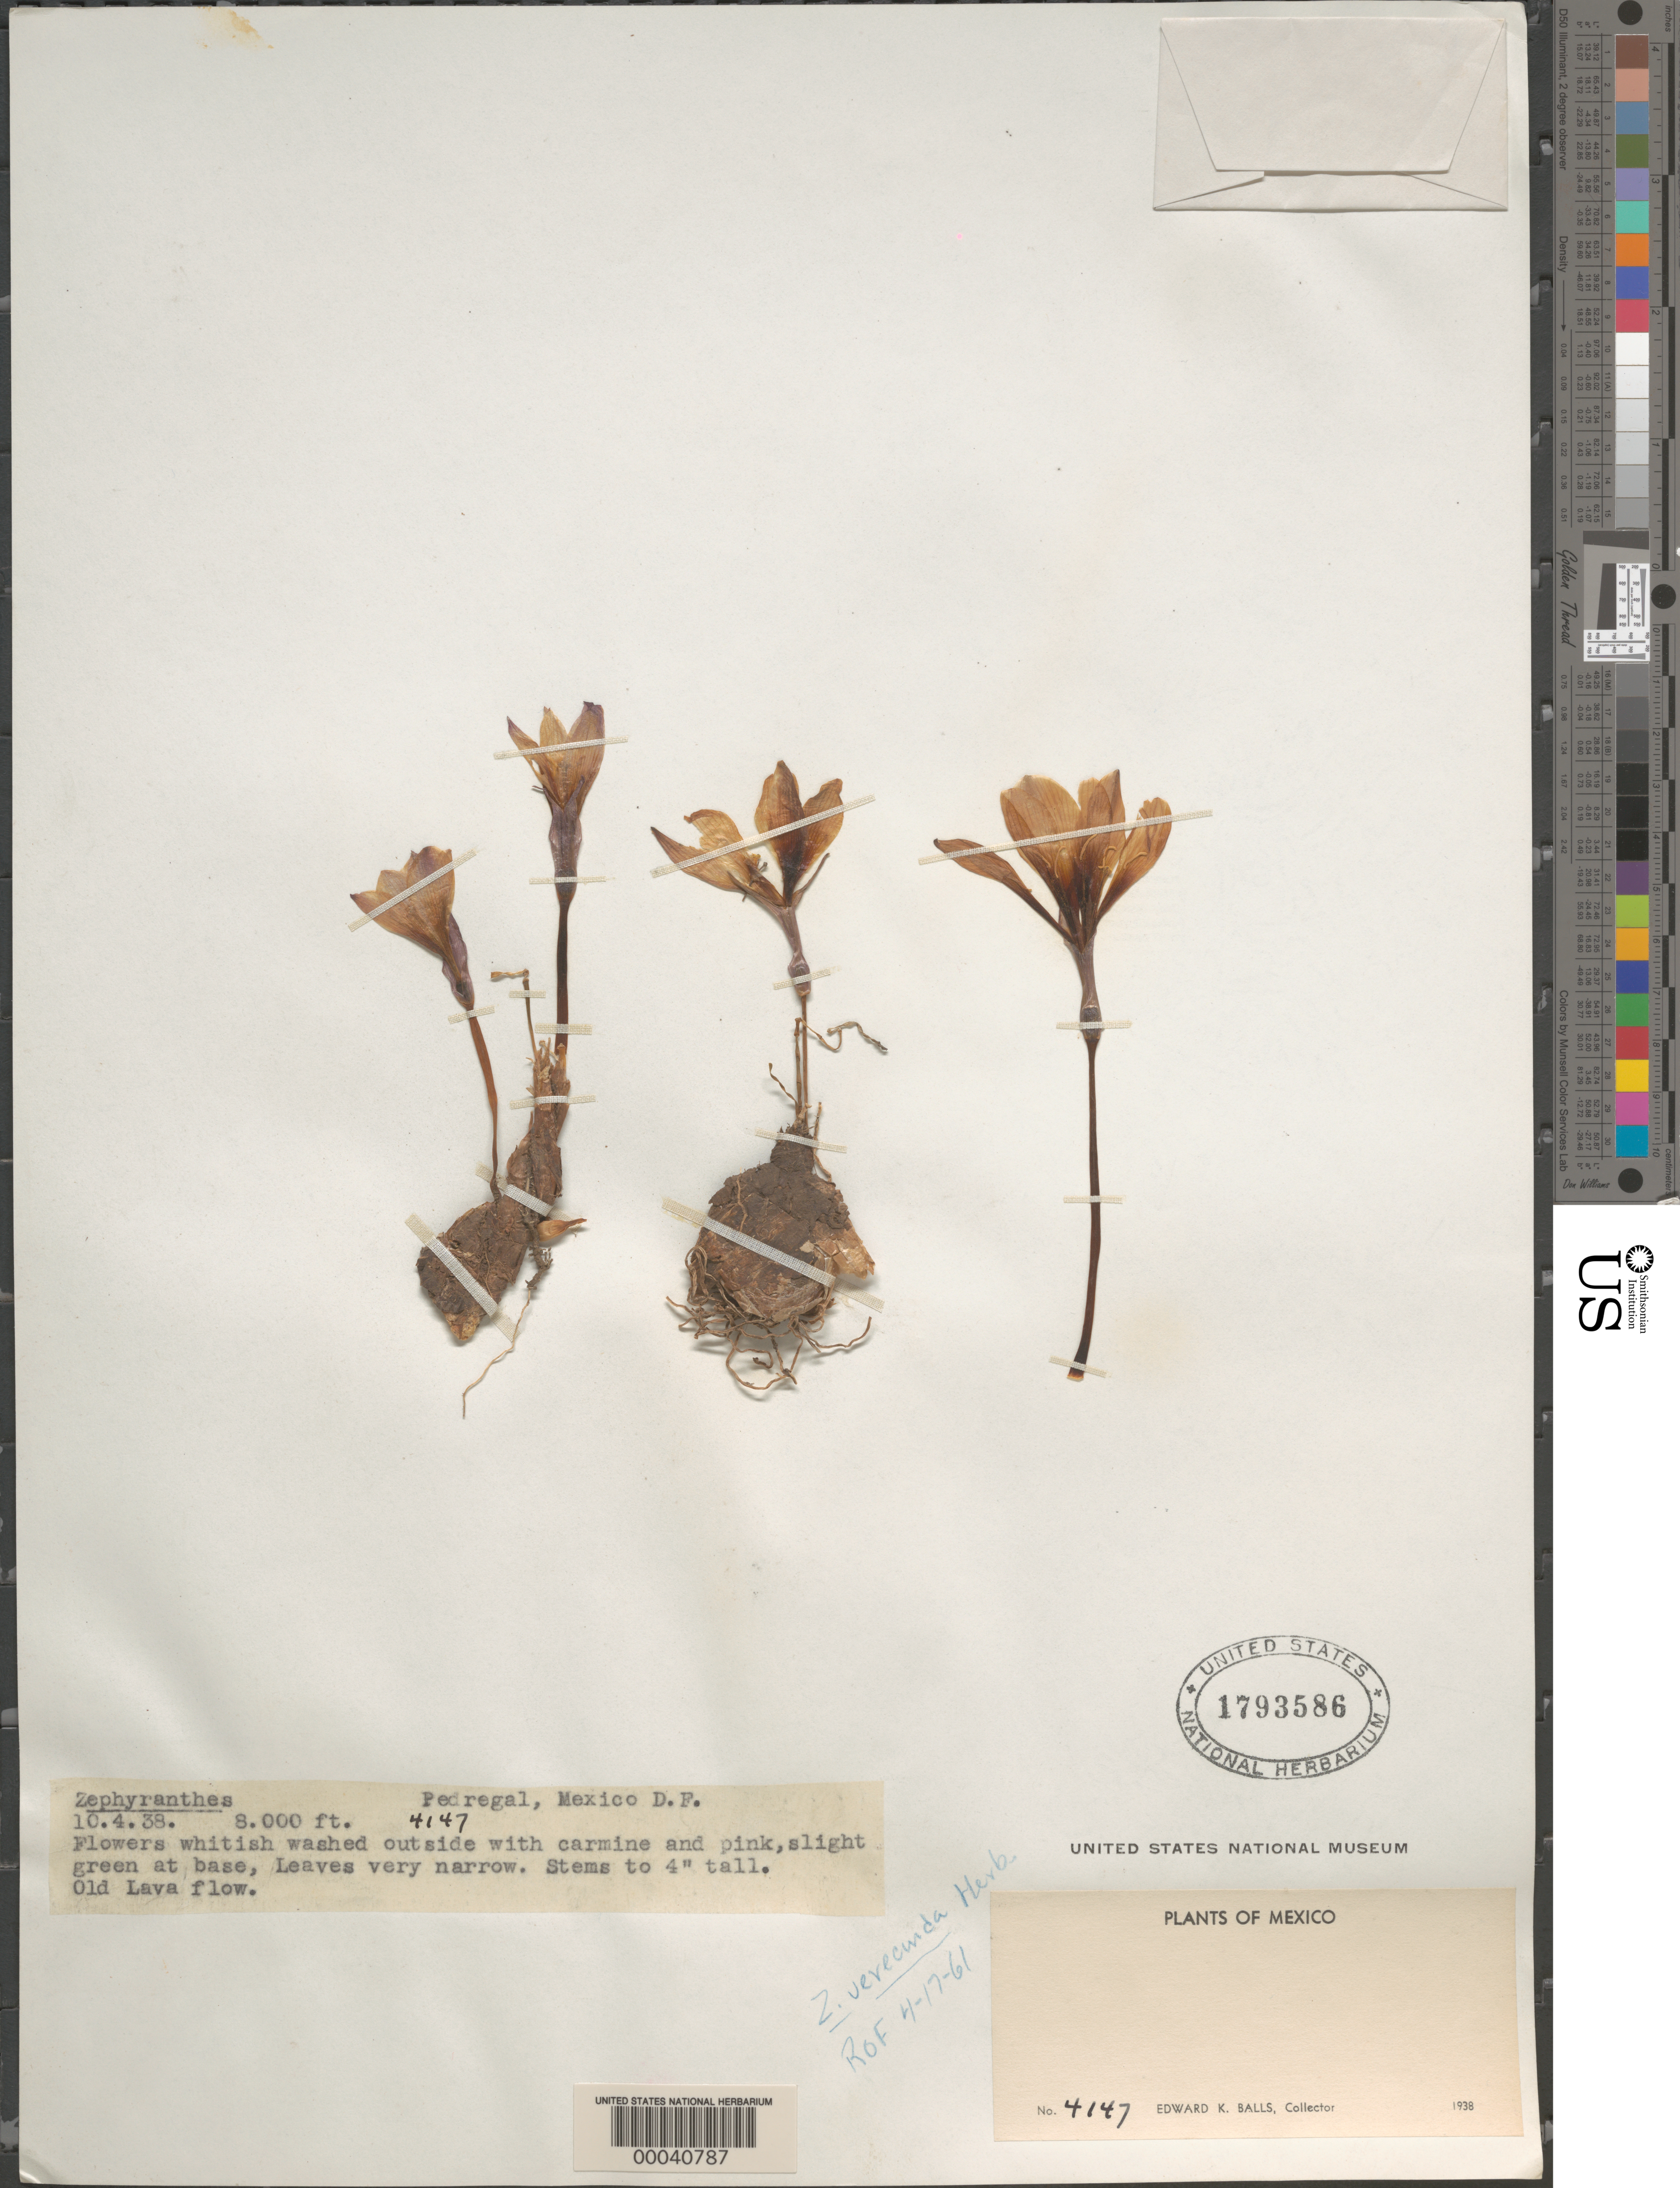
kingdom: Plantae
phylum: Tracheophyta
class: Liliopsida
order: Asparagales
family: Amaryllidaceae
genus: Zephyranthes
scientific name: Zephyranthes minuta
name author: (Kunth) D. Dietr.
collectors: E. K. Balls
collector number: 4147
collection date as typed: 04 Oct 1938 or 10 Apr 1938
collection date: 1938-04-10 or 1938-10-04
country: Mexico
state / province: Distrito Federal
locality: Pedregal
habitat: Old lava flow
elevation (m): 2438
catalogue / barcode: US 1793586